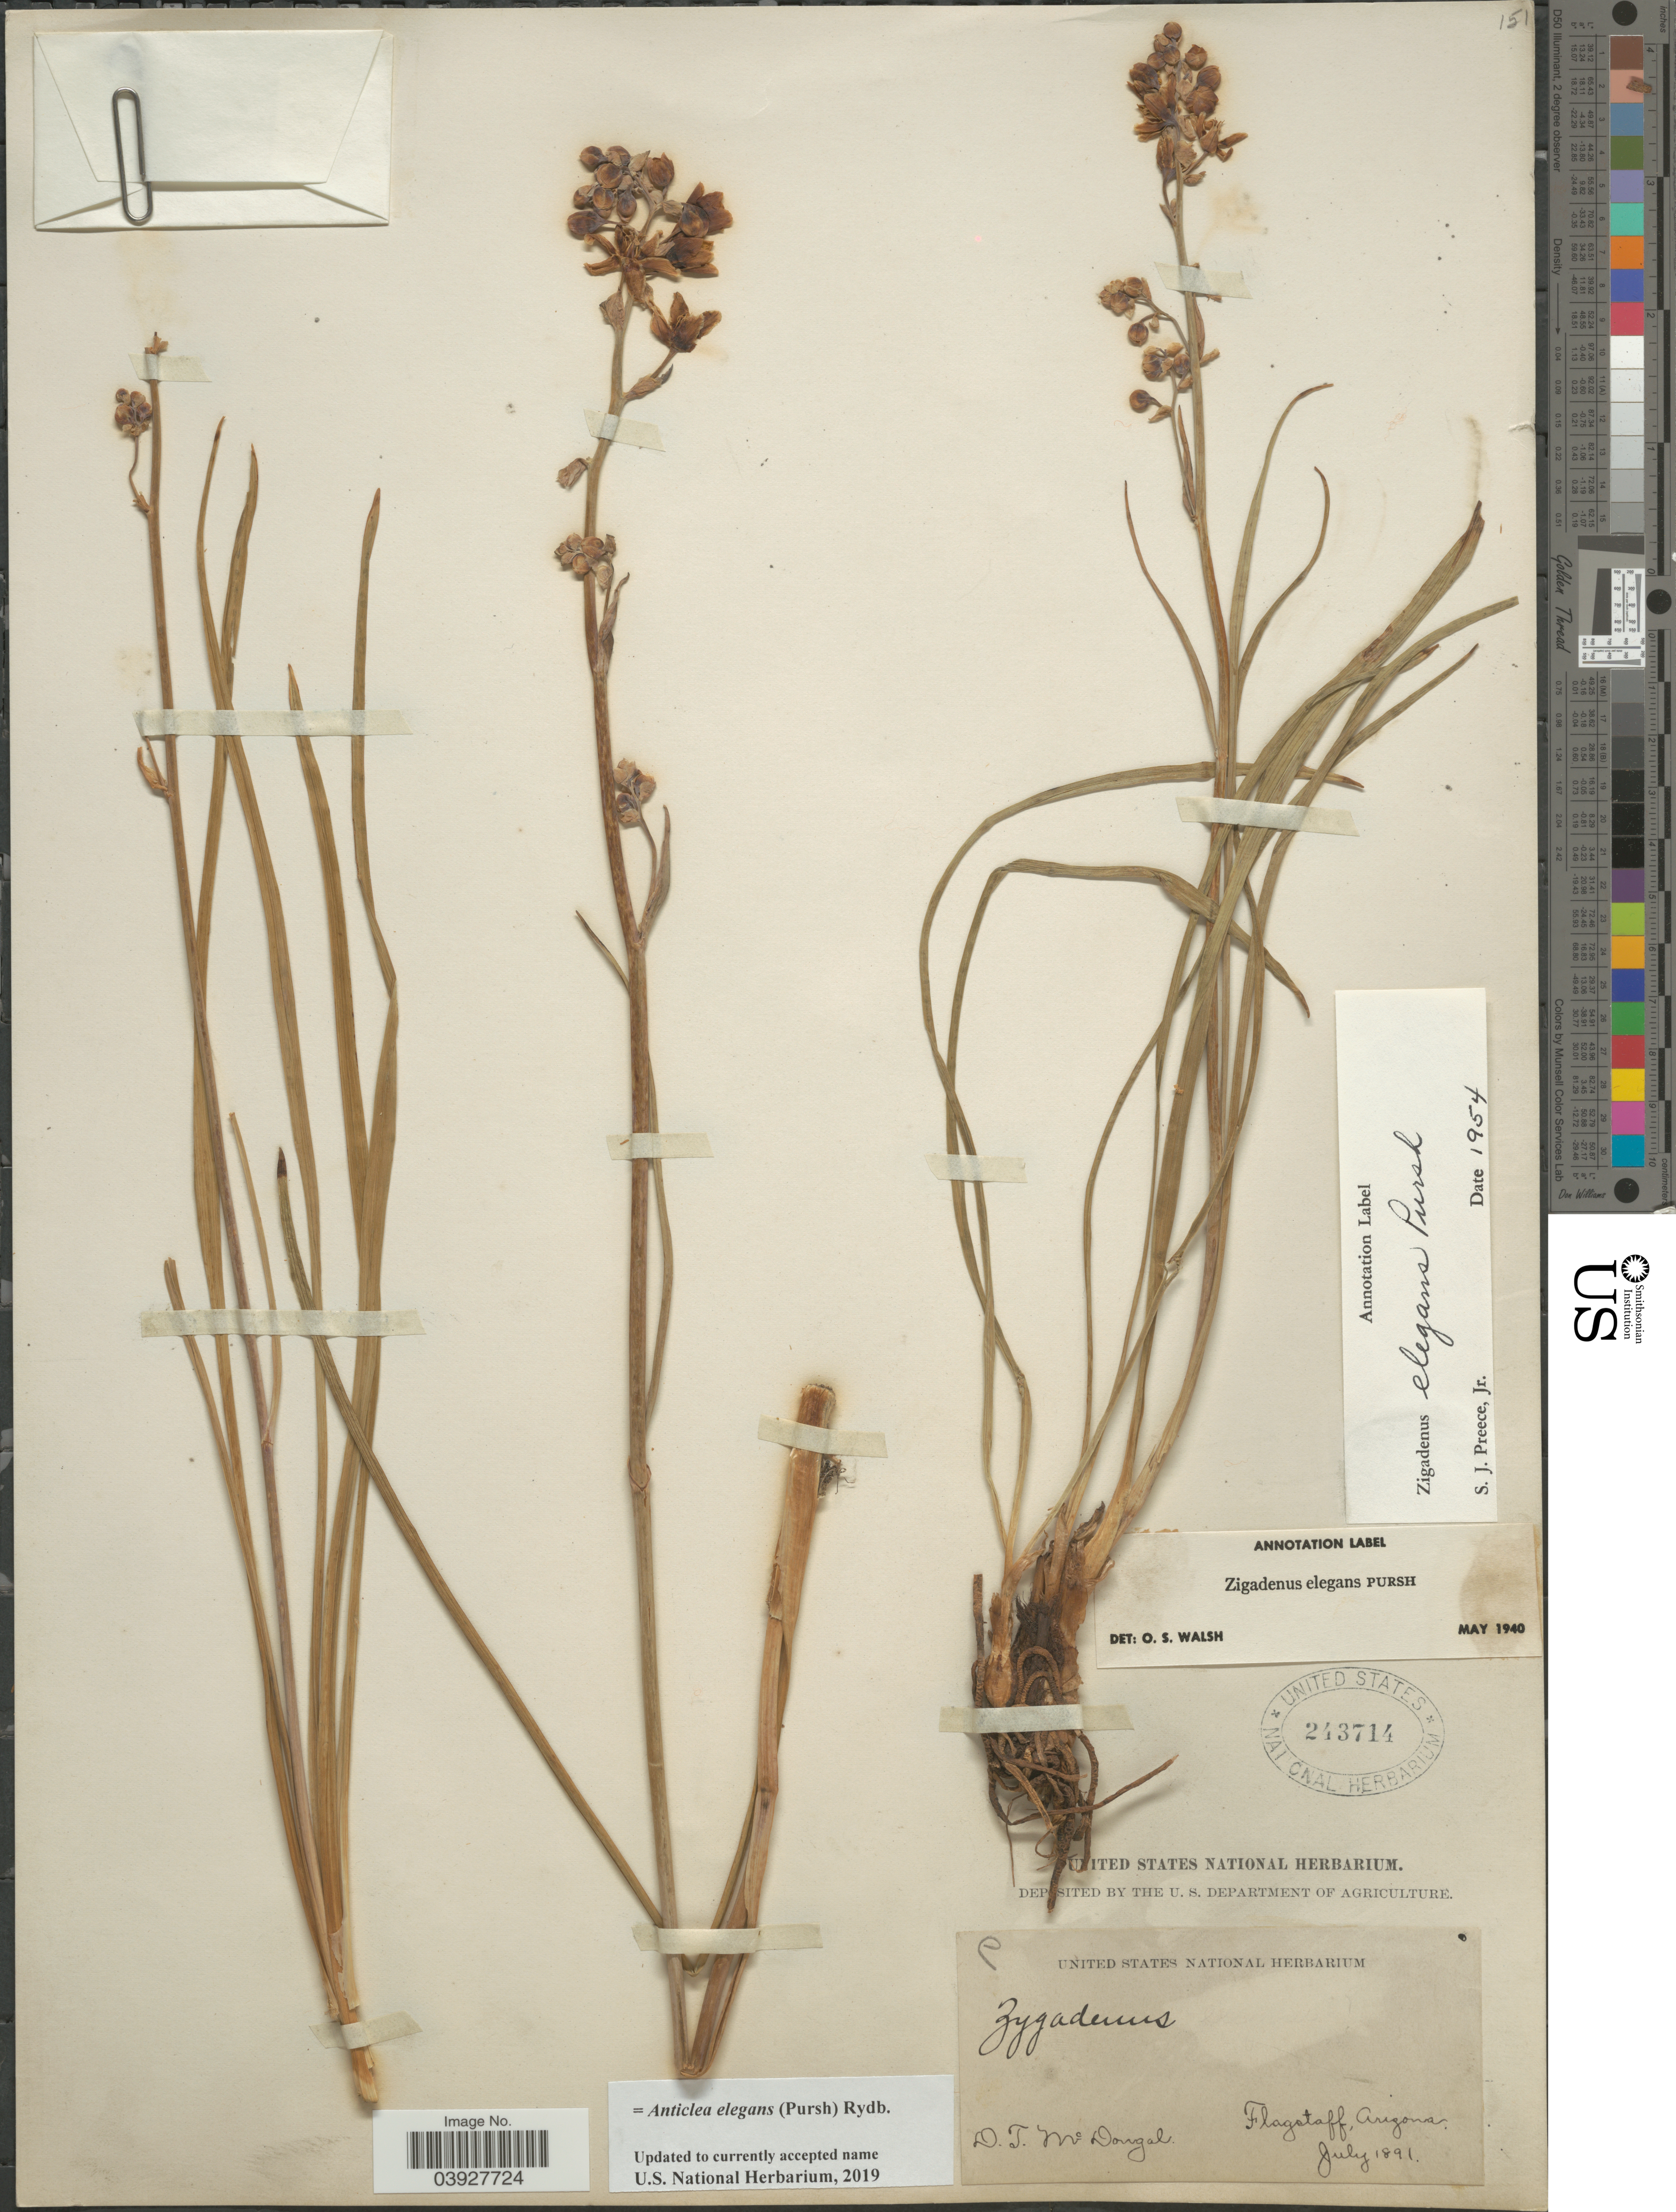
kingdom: Plantae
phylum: Tracheophyta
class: Liliopsida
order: Liliales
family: Melanthiaceae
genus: Anticlea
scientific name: Anticlea elegans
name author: (Pursh) Rydb.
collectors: D. McDougal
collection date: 1891-07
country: United States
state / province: Arizona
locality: Flagstaff.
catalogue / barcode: US 243714